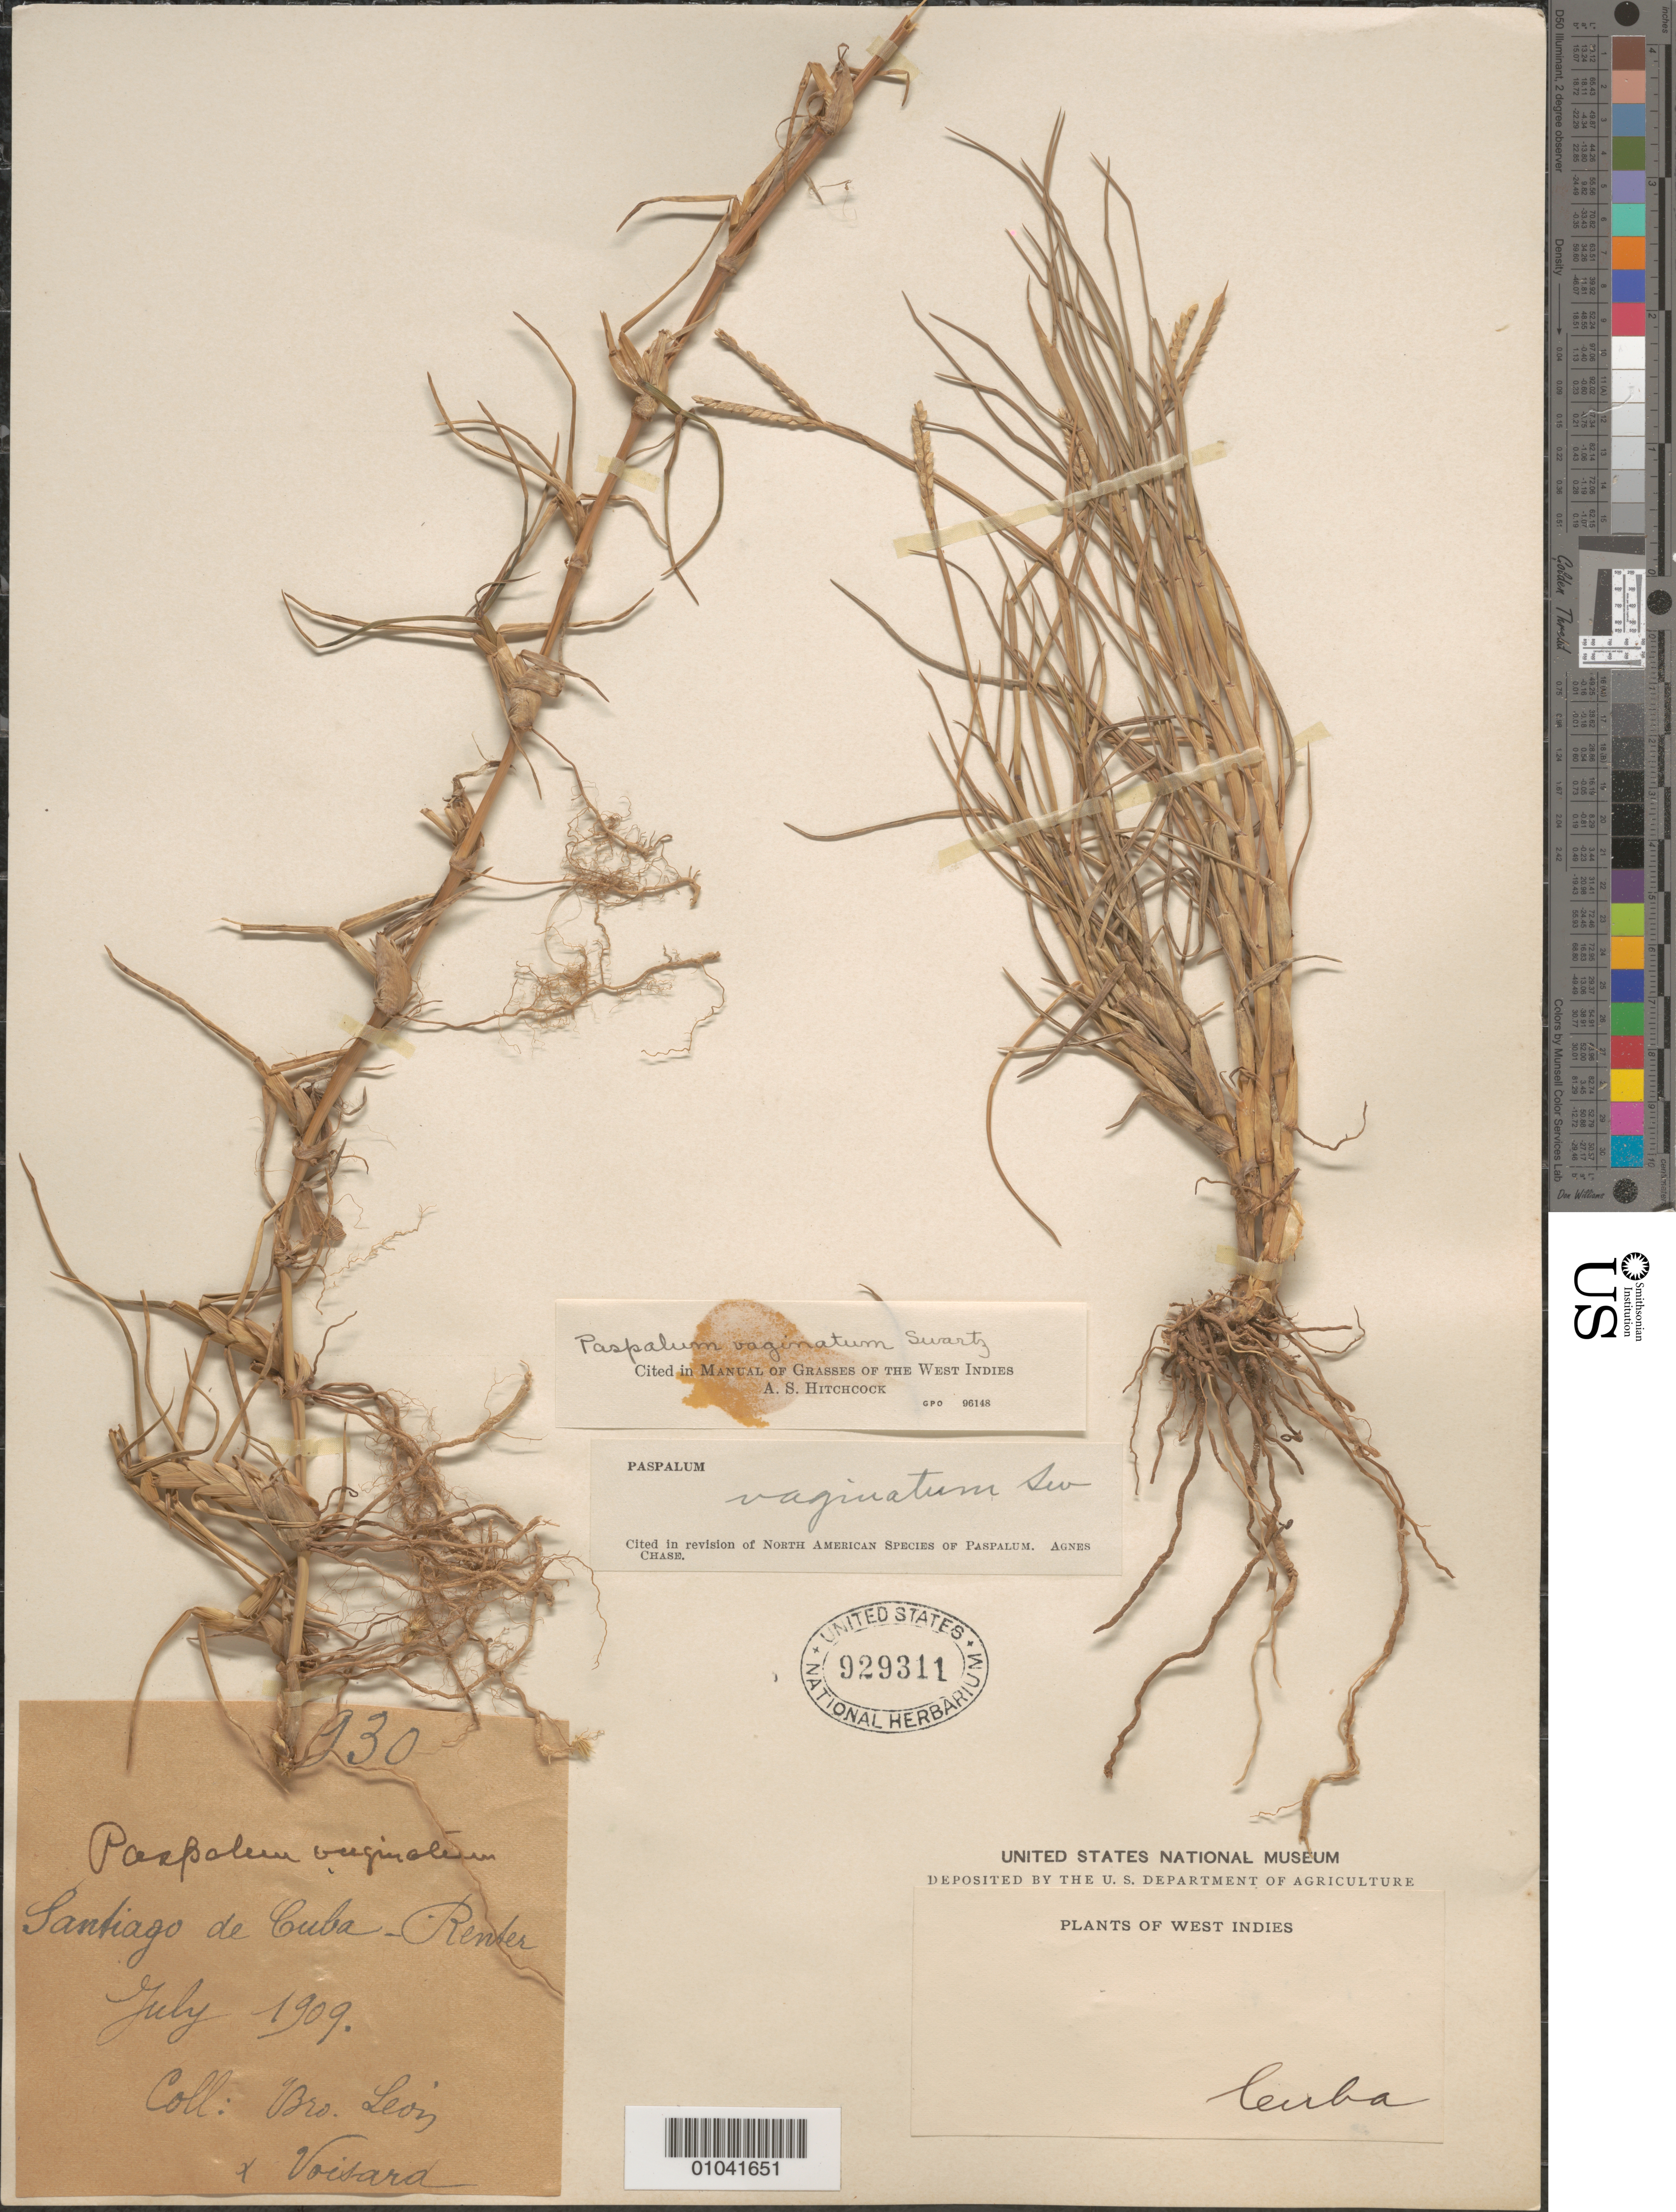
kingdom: Plantae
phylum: Tracheophyta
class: Liliopsida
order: Poales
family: Poaceae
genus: Paspalum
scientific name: Paspalum vaginatum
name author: Sw.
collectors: Bro. León & -. Voisard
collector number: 930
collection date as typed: Jul 1909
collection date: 1909-07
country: Cuba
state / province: Santiago de Cuba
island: Cuba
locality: Santiago de Cuba [Oriente]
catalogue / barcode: US 929311